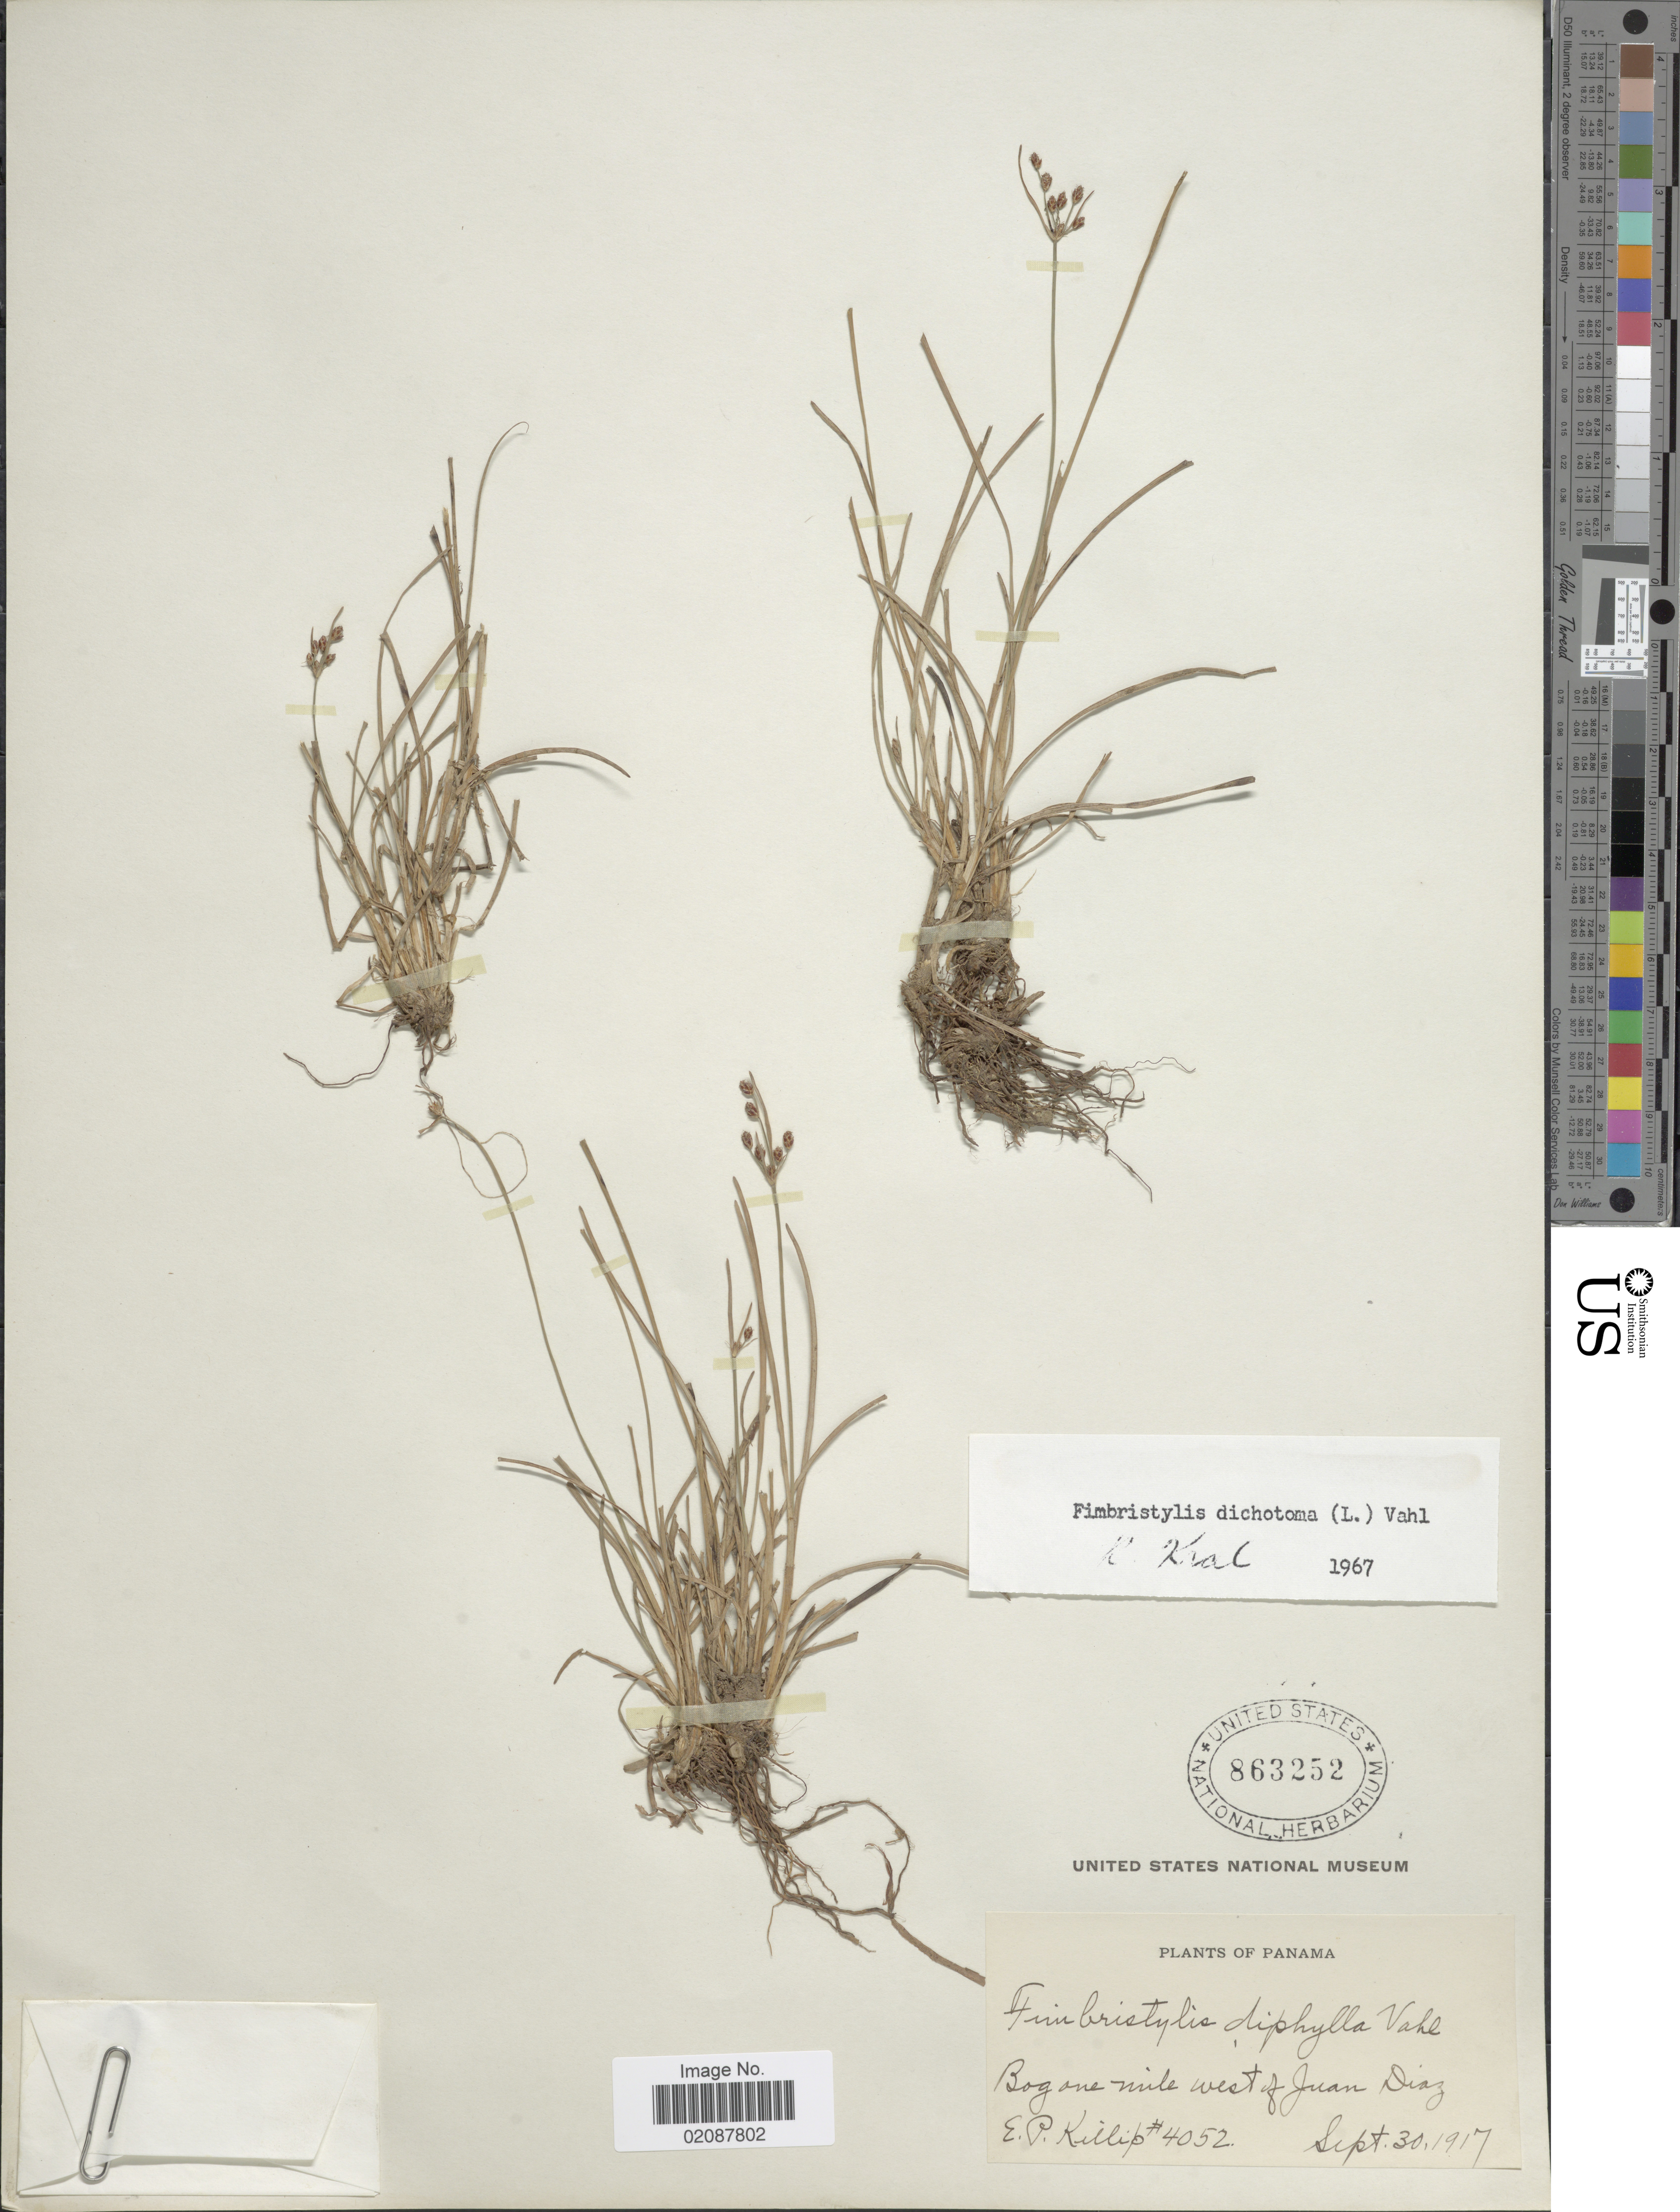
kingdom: Plantae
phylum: Tracheophyta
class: Liliopsida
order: Poales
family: Cyperaceae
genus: Fimbristylis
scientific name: Fimbristylis dichotoma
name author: (L.) Vahl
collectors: E. P. Killip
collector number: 4052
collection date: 1917-09-30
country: Panama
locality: Bog one mile west of Juan Diaz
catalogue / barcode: US 863252